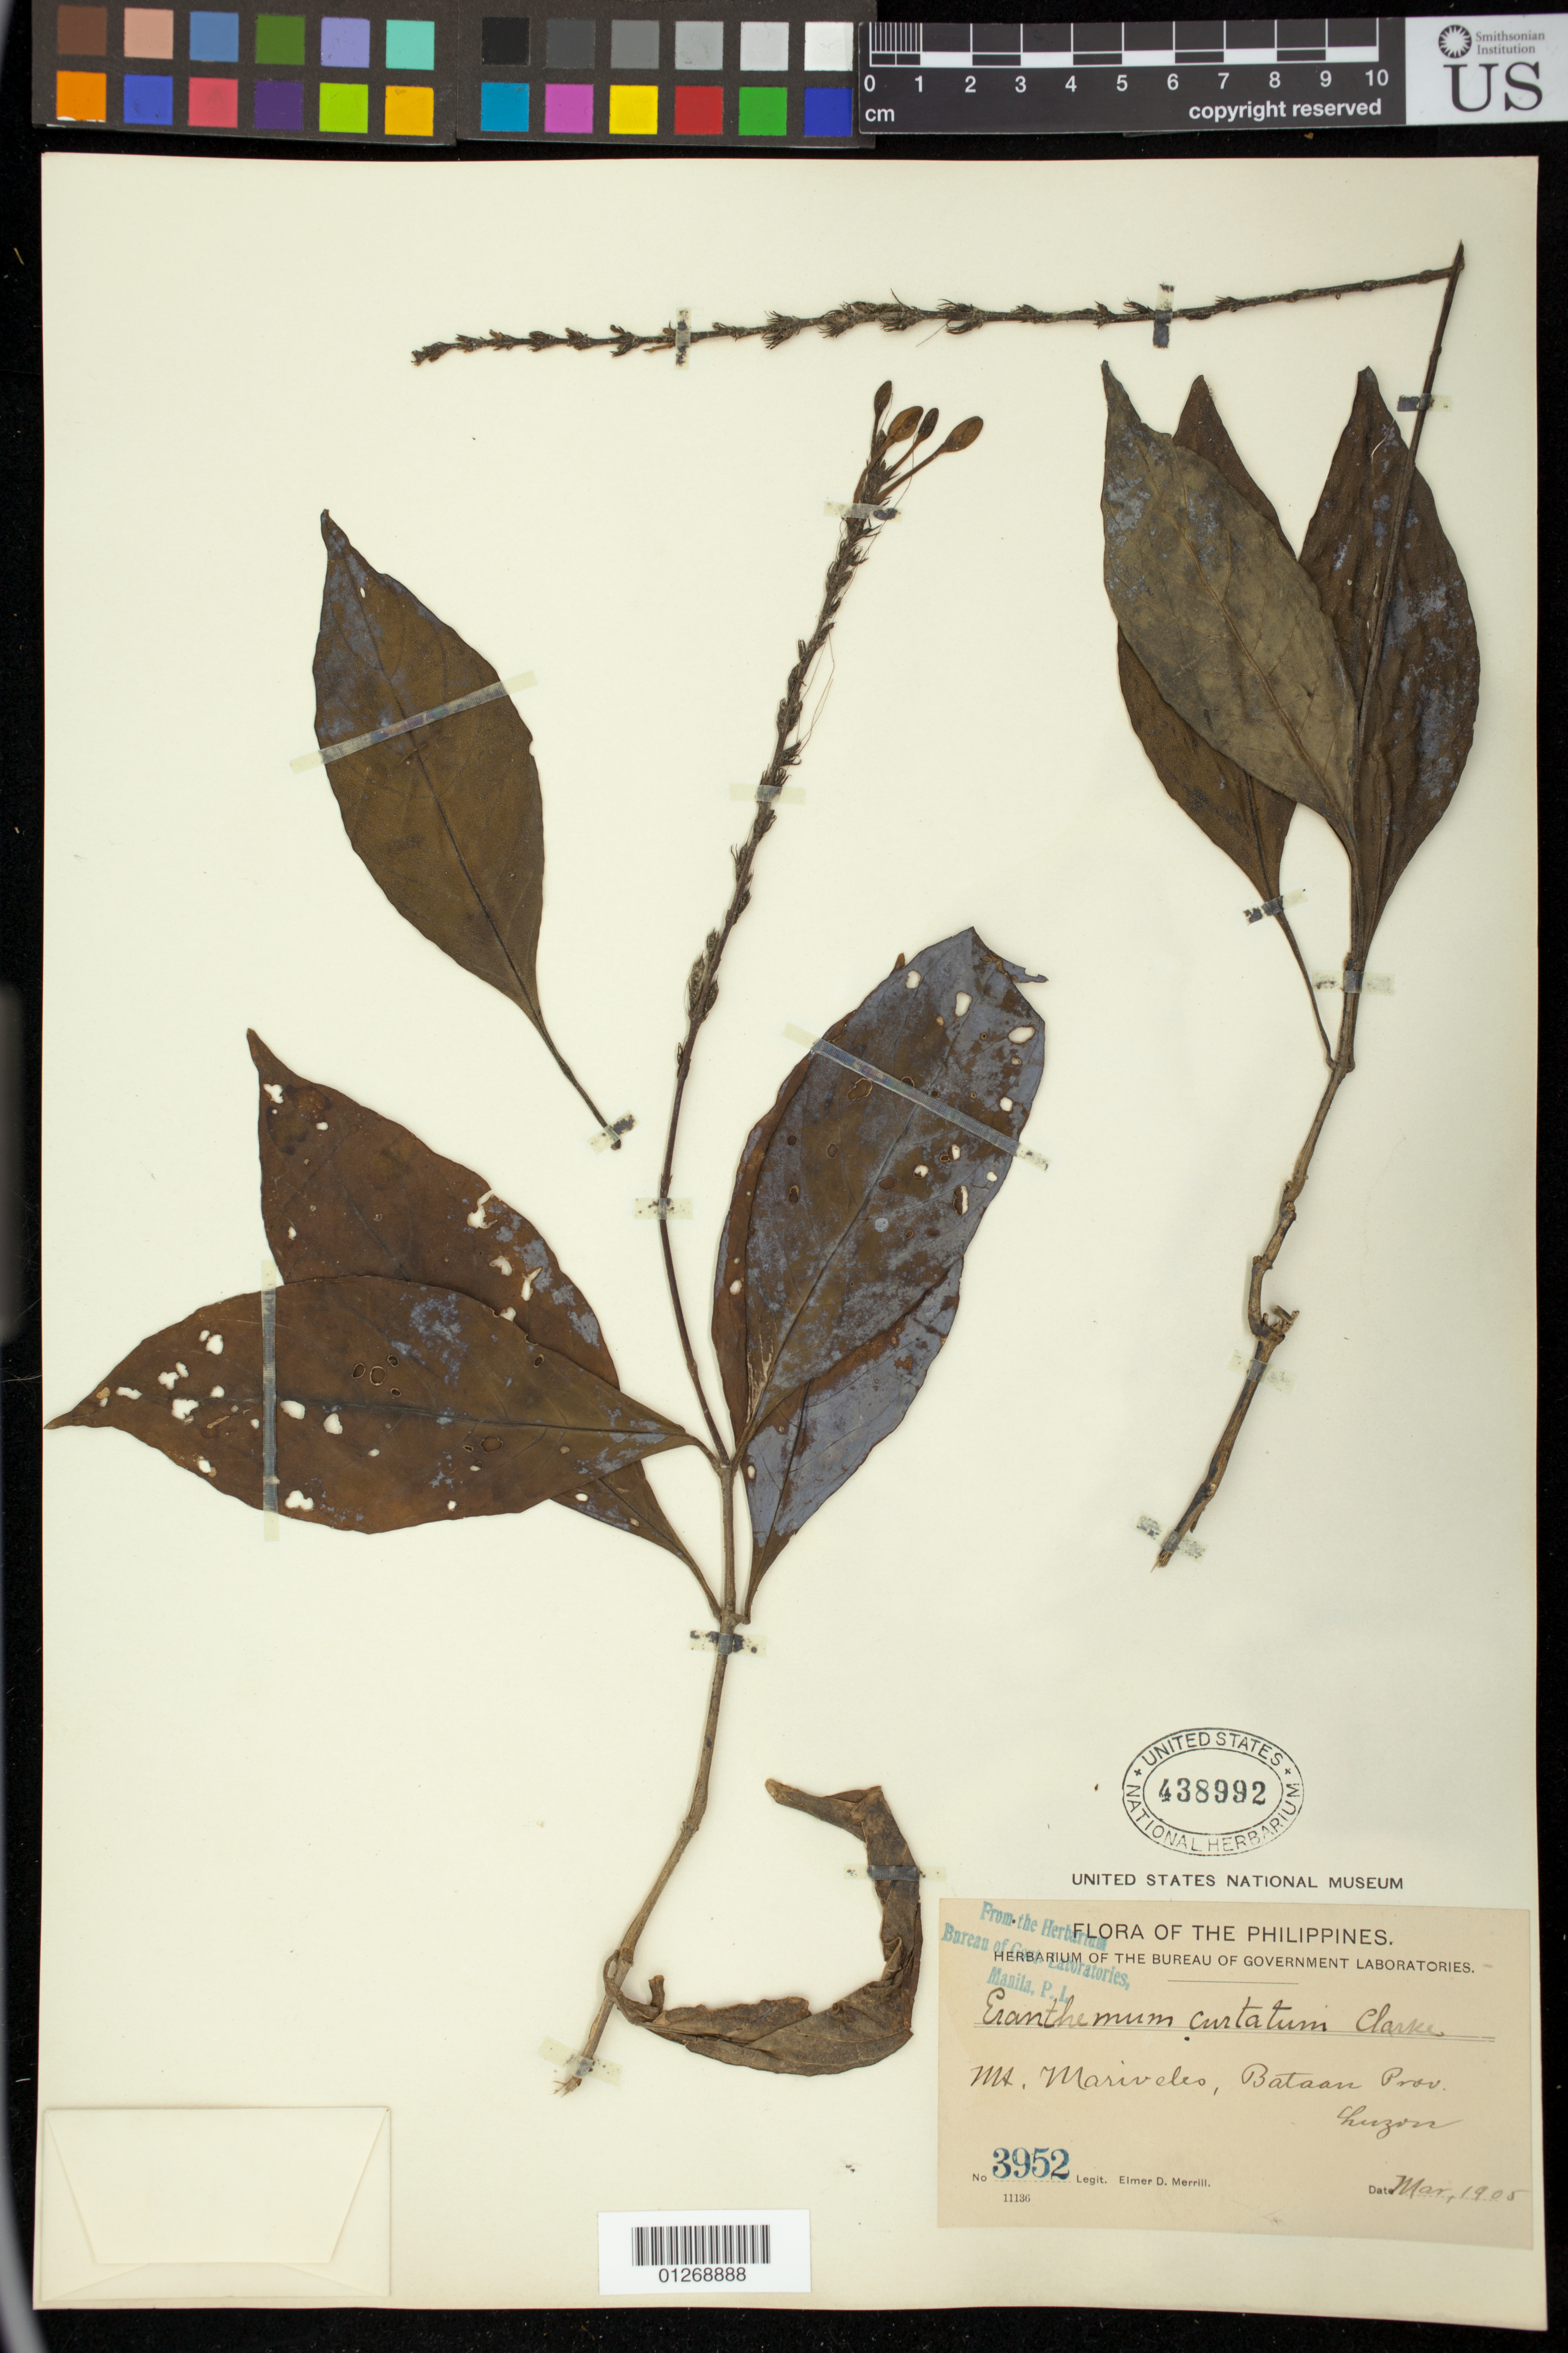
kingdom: Plantae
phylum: Tracheophyta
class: Magnoliopsida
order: Lamiales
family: Acanthaceae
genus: Eranthemum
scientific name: Eranthemum curtatum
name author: C.B. Clarke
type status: Isosyntype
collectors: E. D. Merrill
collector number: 3952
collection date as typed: Mar 1905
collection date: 1905-03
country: Philippines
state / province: Central Luzon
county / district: Bataan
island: Luzon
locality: Mt. Mariveles, Battan Prov. Luzon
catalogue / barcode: US 438992